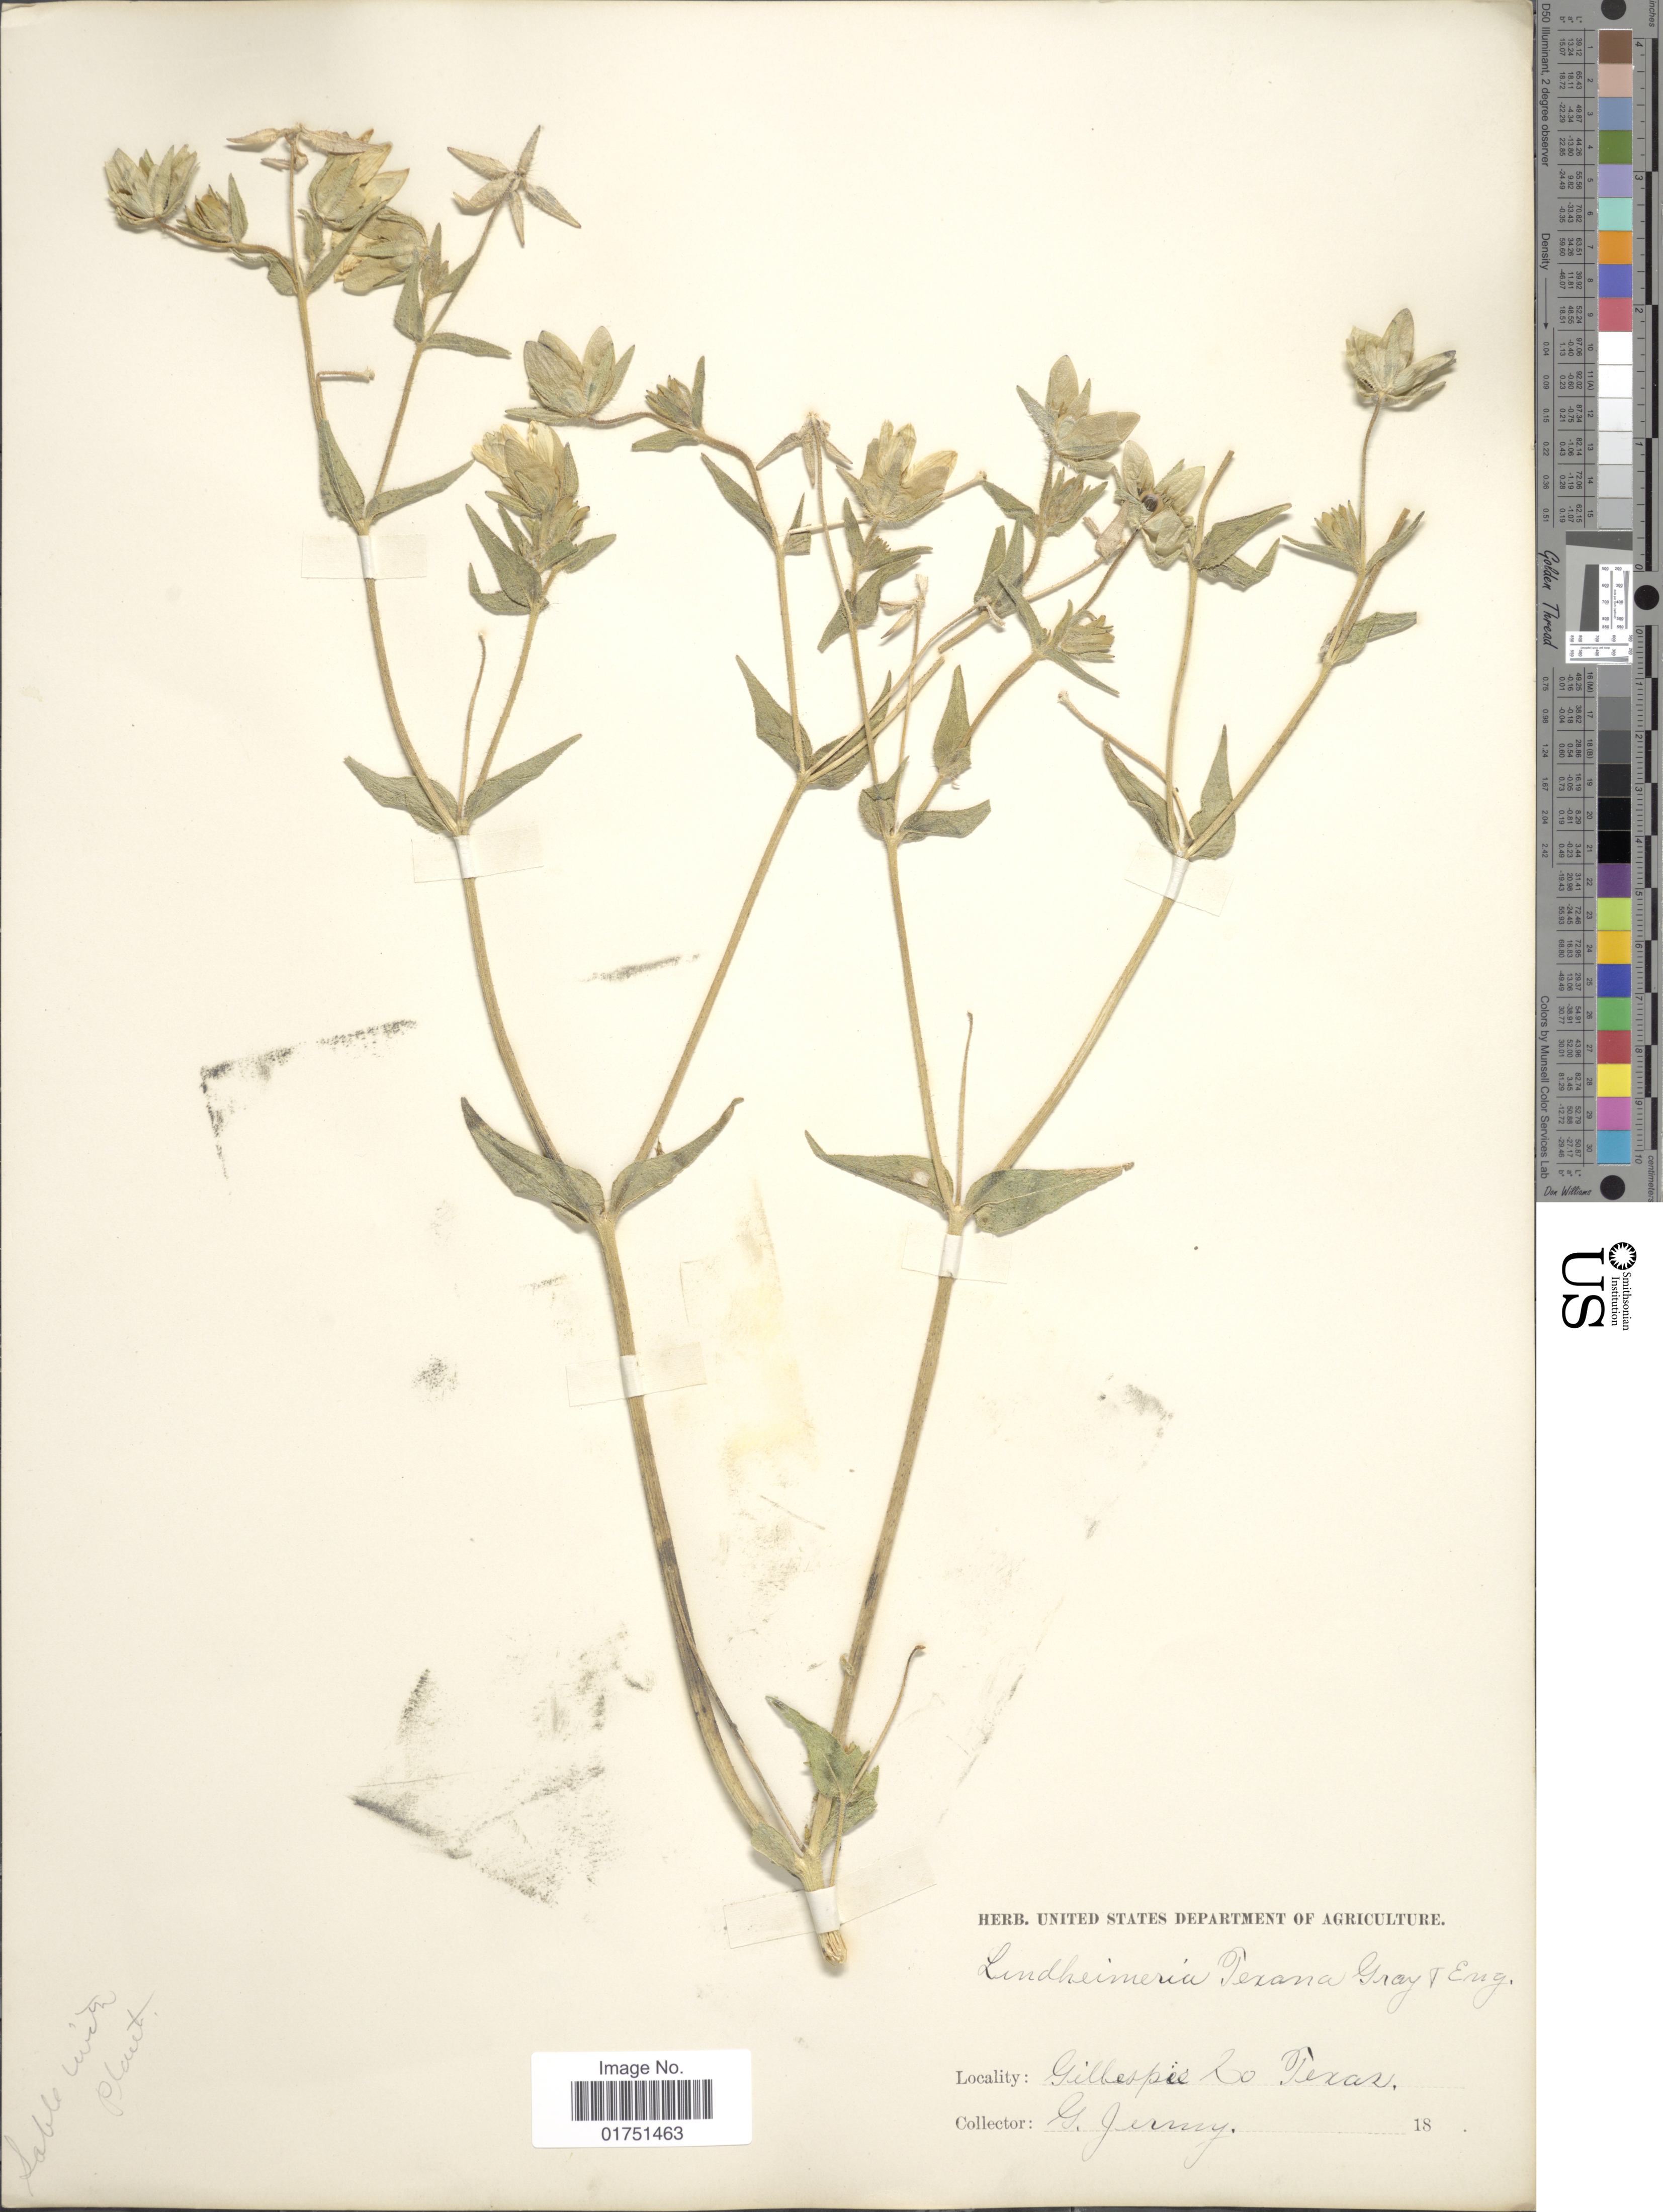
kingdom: Plantae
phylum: Tracheophyta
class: Magnoliopsida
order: Asterales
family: Asteraceae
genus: Lindheimera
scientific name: Lindheimera texana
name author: A. Gray & Engelm. in A. Gray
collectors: G. Jermy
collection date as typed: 18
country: United States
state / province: Texas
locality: Gillespie Co., Texas